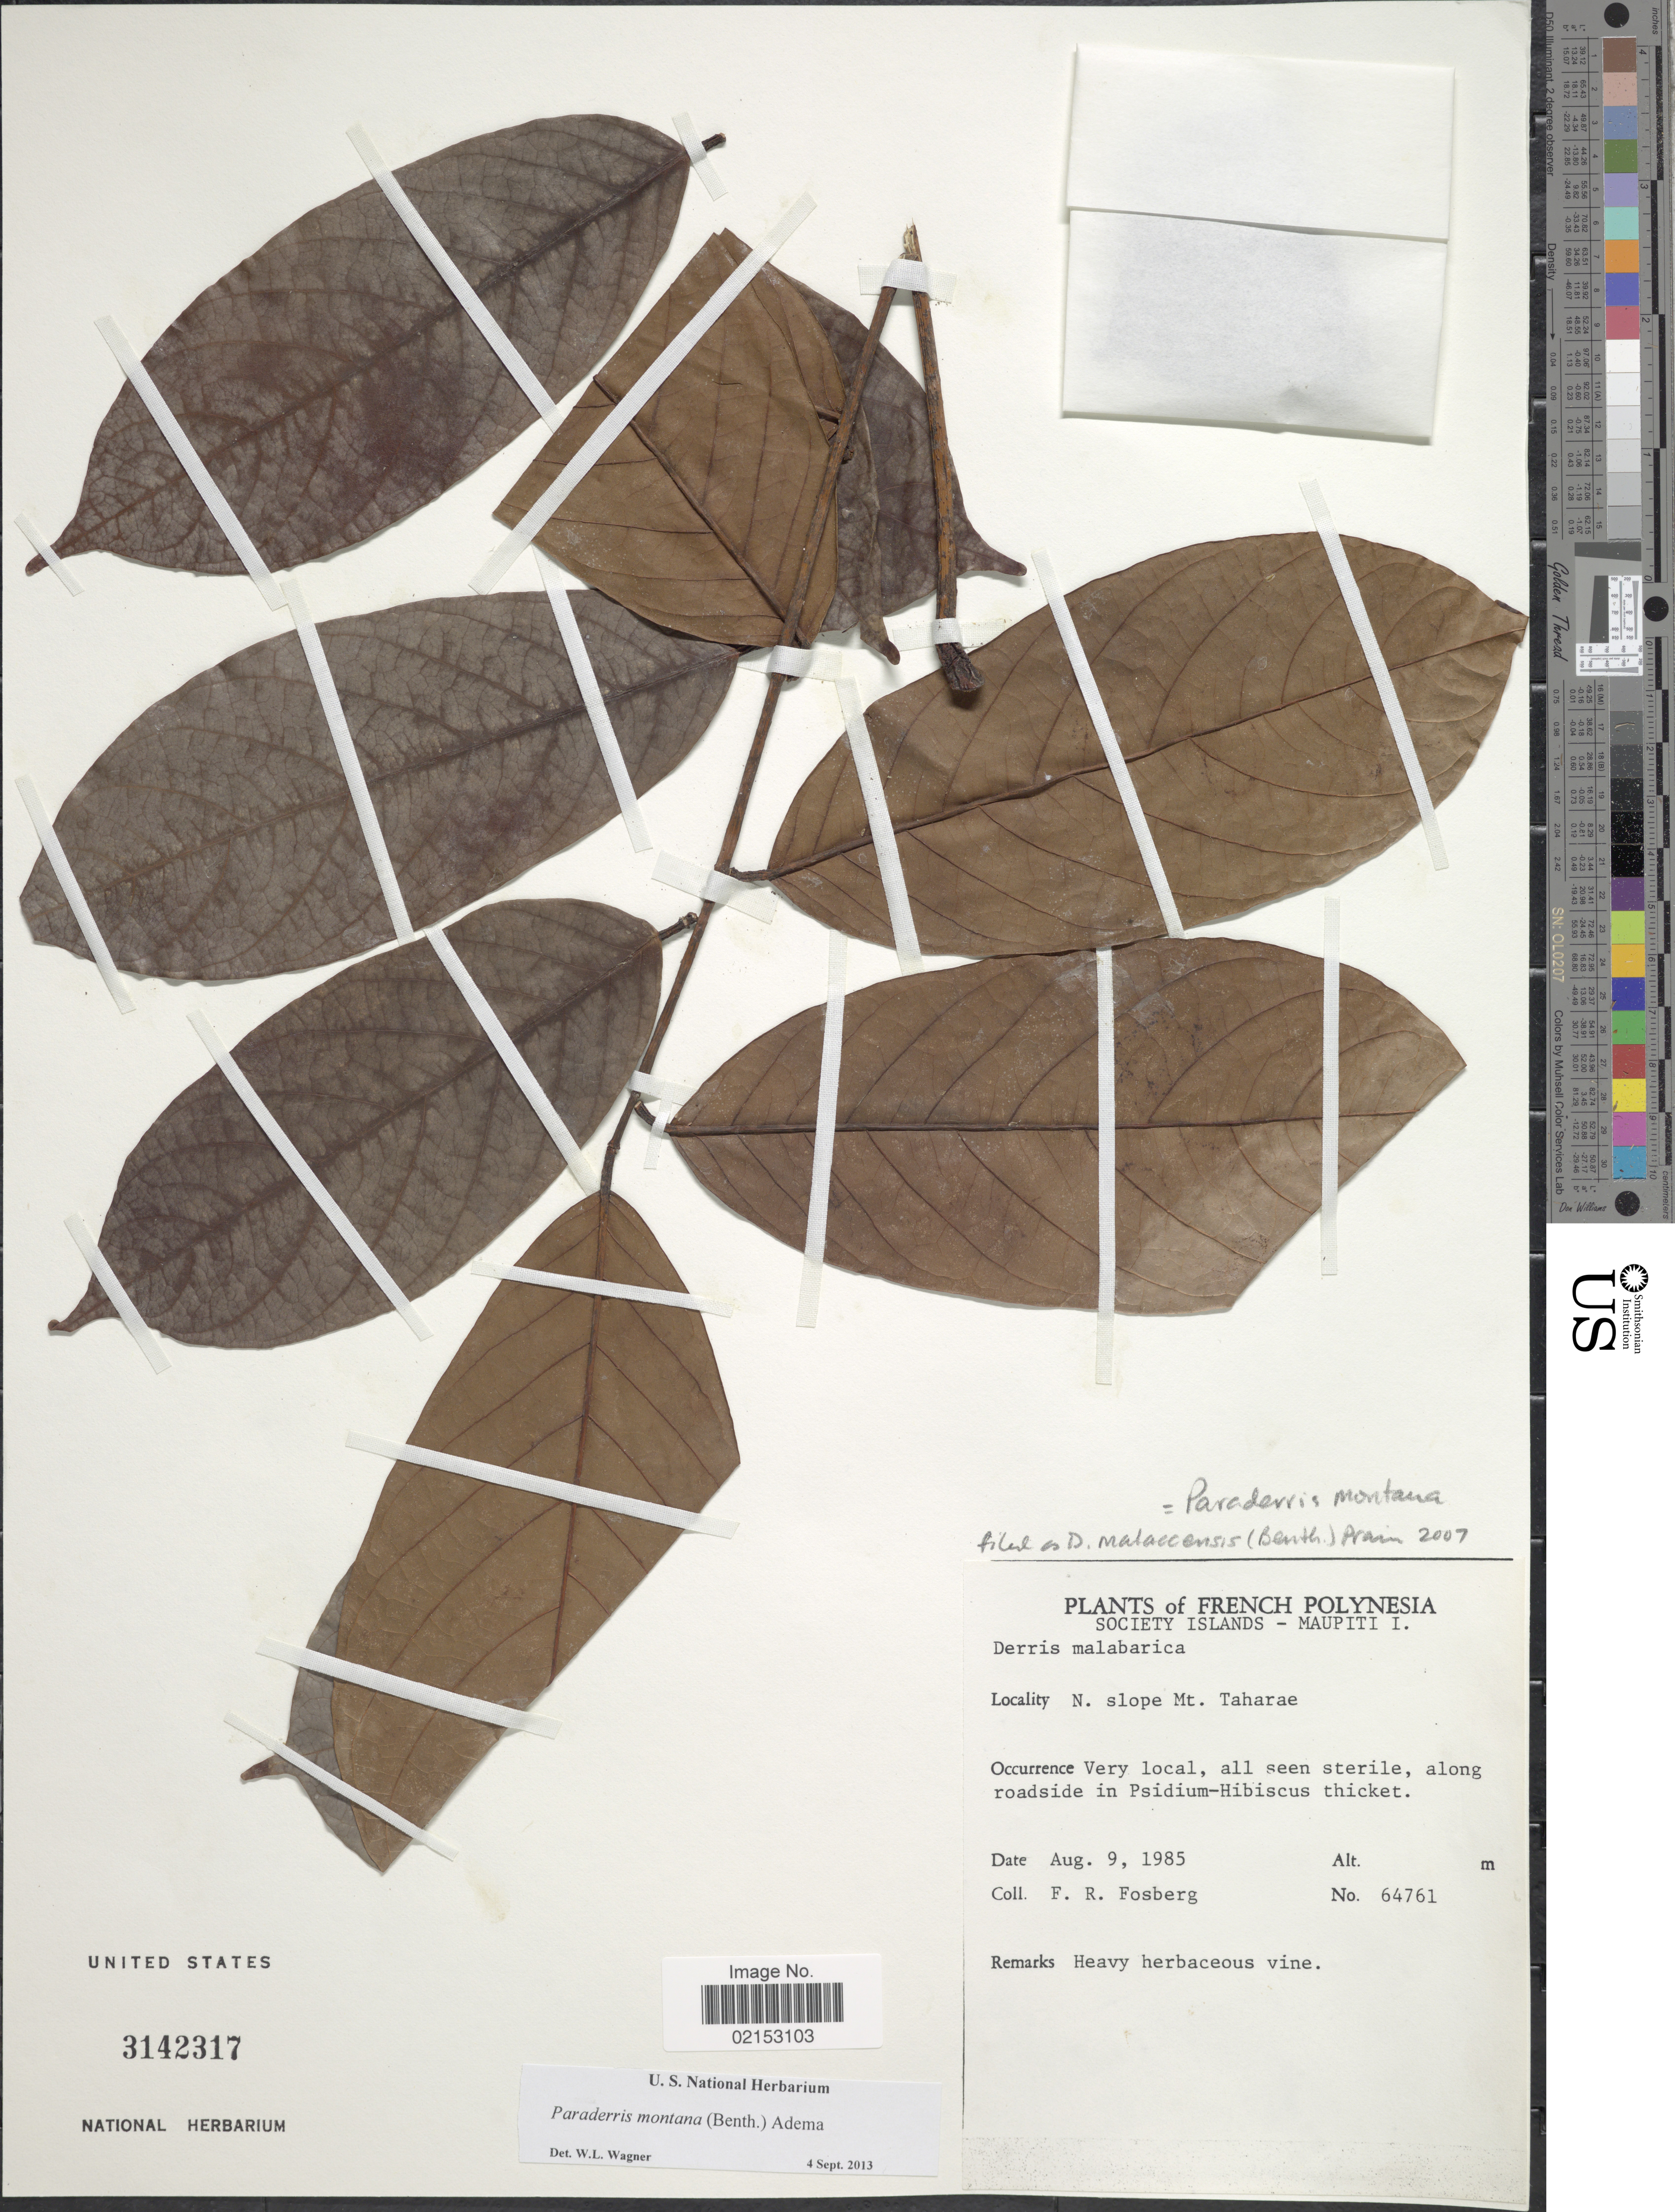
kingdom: Plantae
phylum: Tracheophyta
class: Magnoliopsida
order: Fabales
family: Fabaceae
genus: Derris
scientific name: Derris montana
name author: Benth.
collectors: F. R. Fosberg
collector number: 64761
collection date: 1985-08-09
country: French Polynesia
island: Maupiti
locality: Society Islands-Maupiti I., N. slope Mt. taharae, along roadside in thicket.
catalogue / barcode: US 3142317